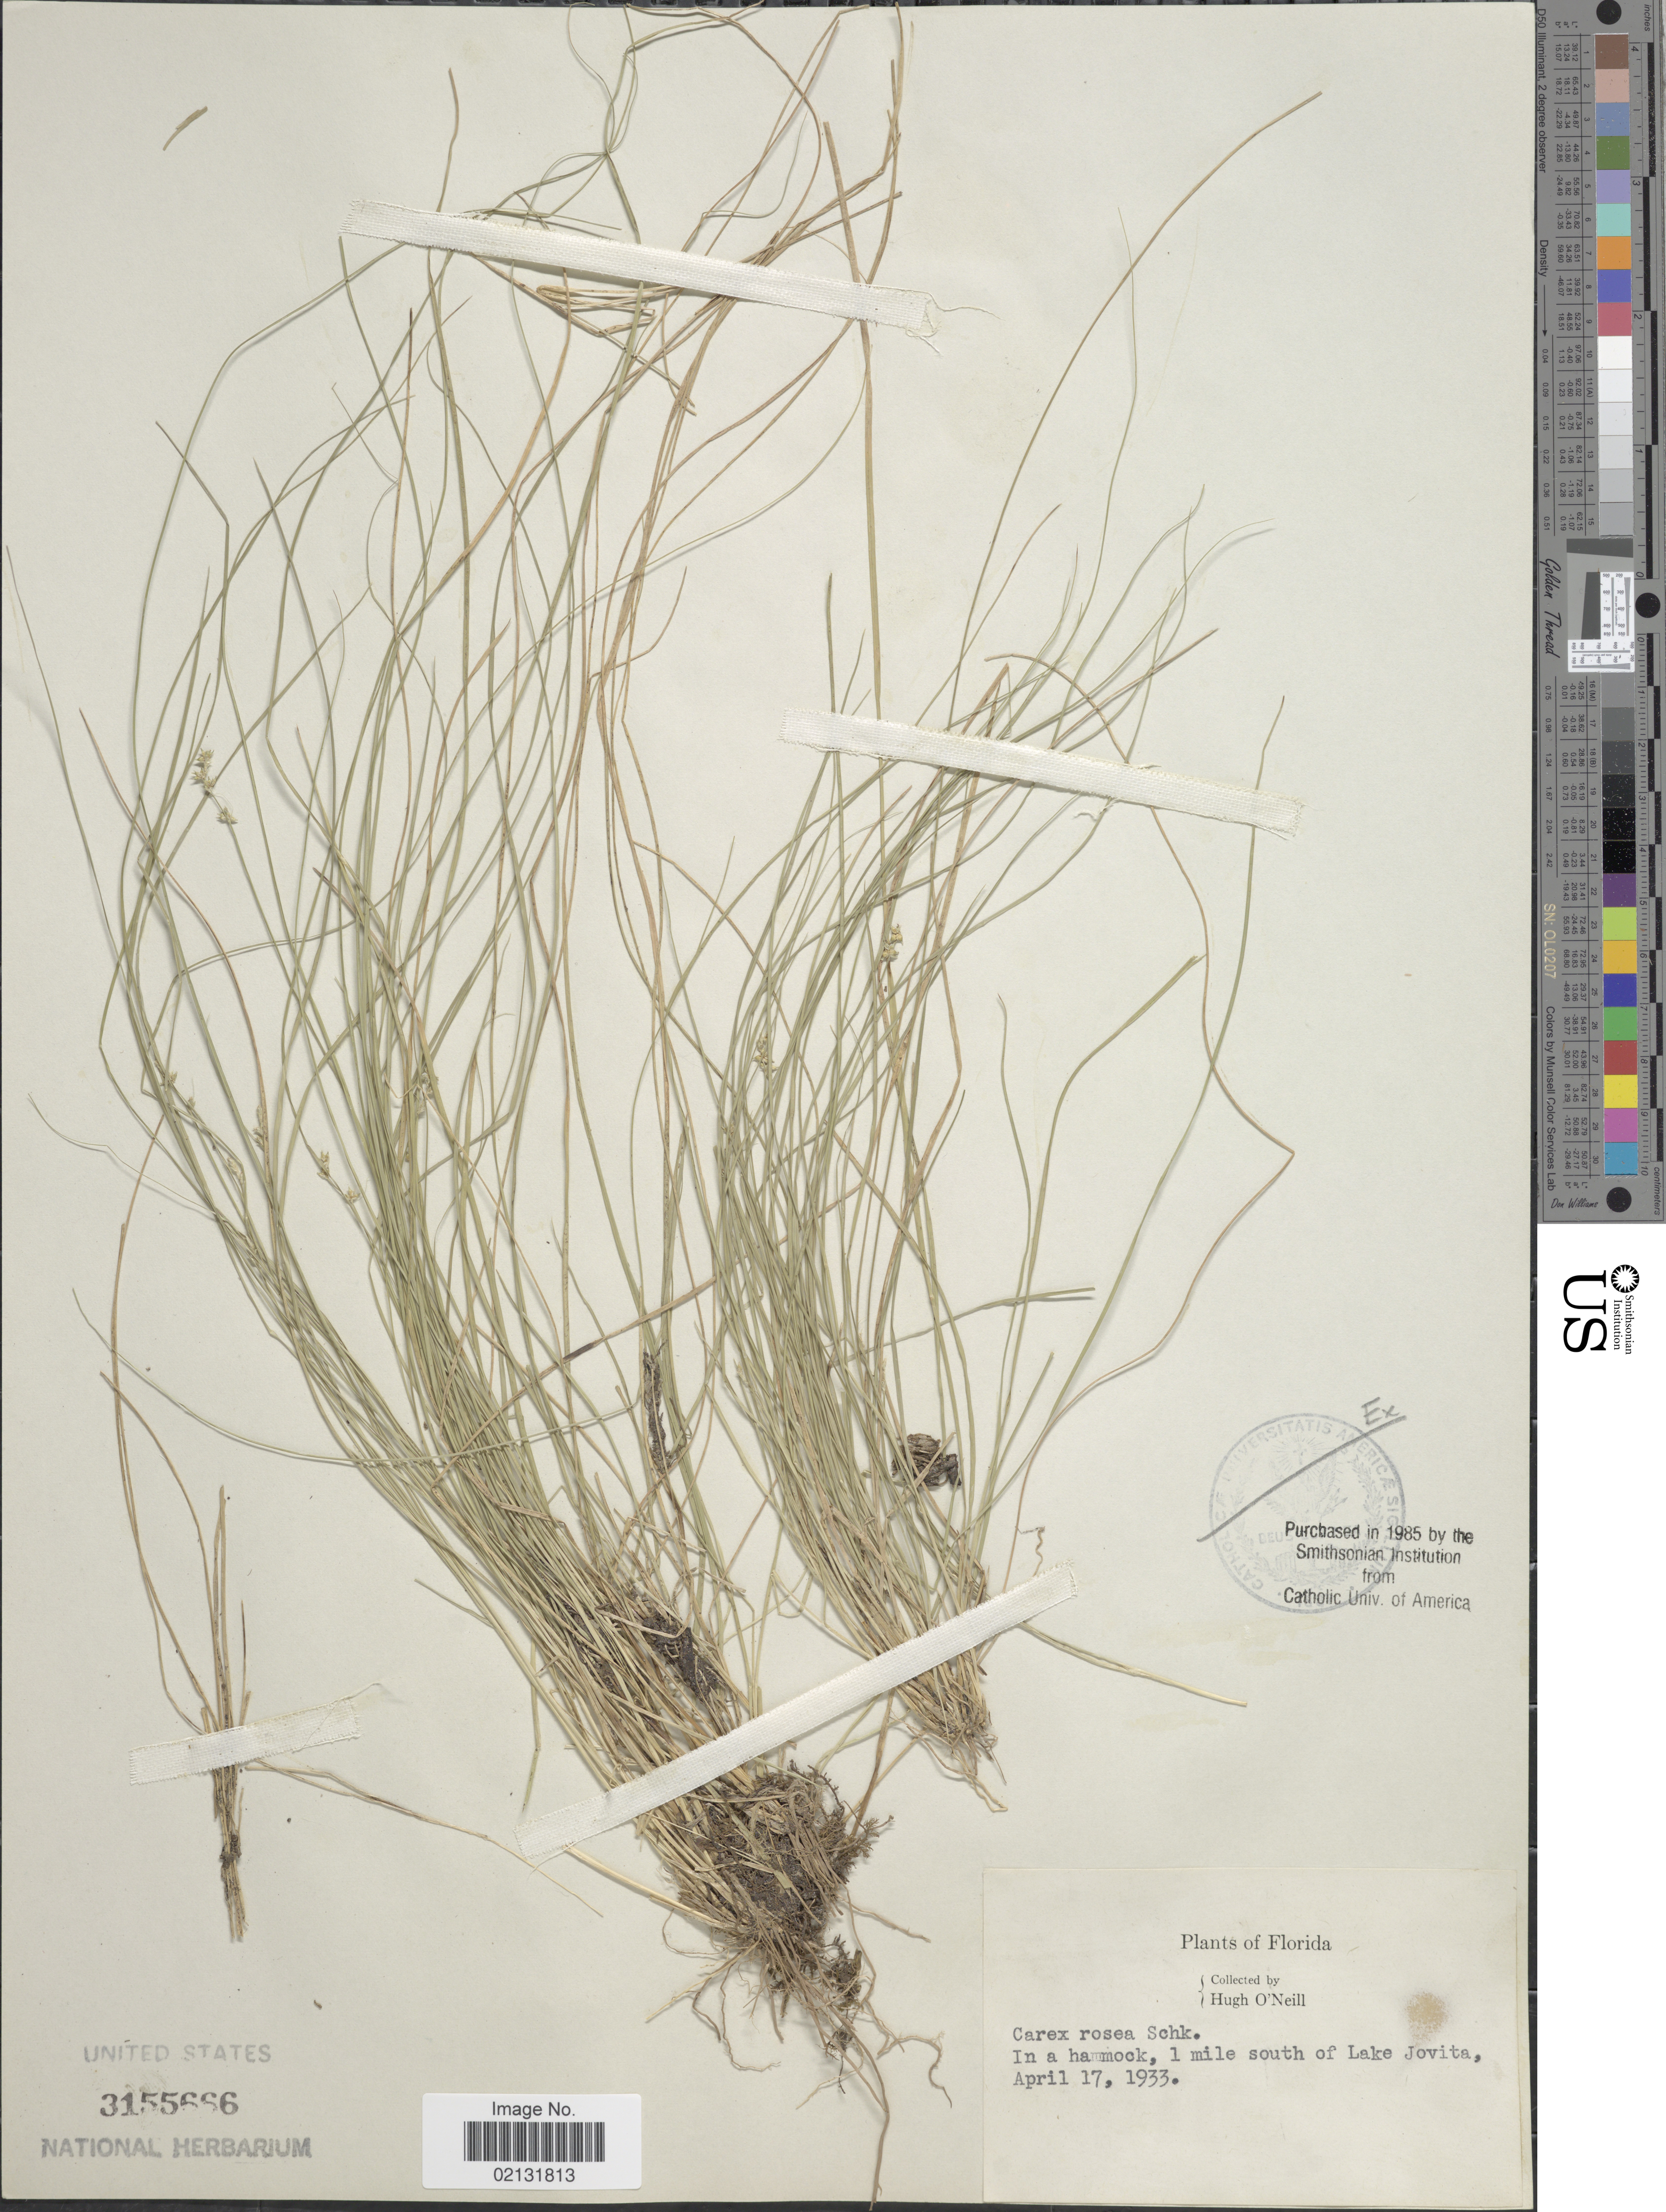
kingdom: Plantae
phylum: Tracheophyta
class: Liliopsida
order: Poales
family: Cyperaceae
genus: Carex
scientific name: Carex rosea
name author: Willd.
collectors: H. O'Neill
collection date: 1933-04-17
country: United States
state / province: Florida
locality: Florida, In a hammock, 1 miles south of Lake Jovita.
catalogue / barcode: US 3155666